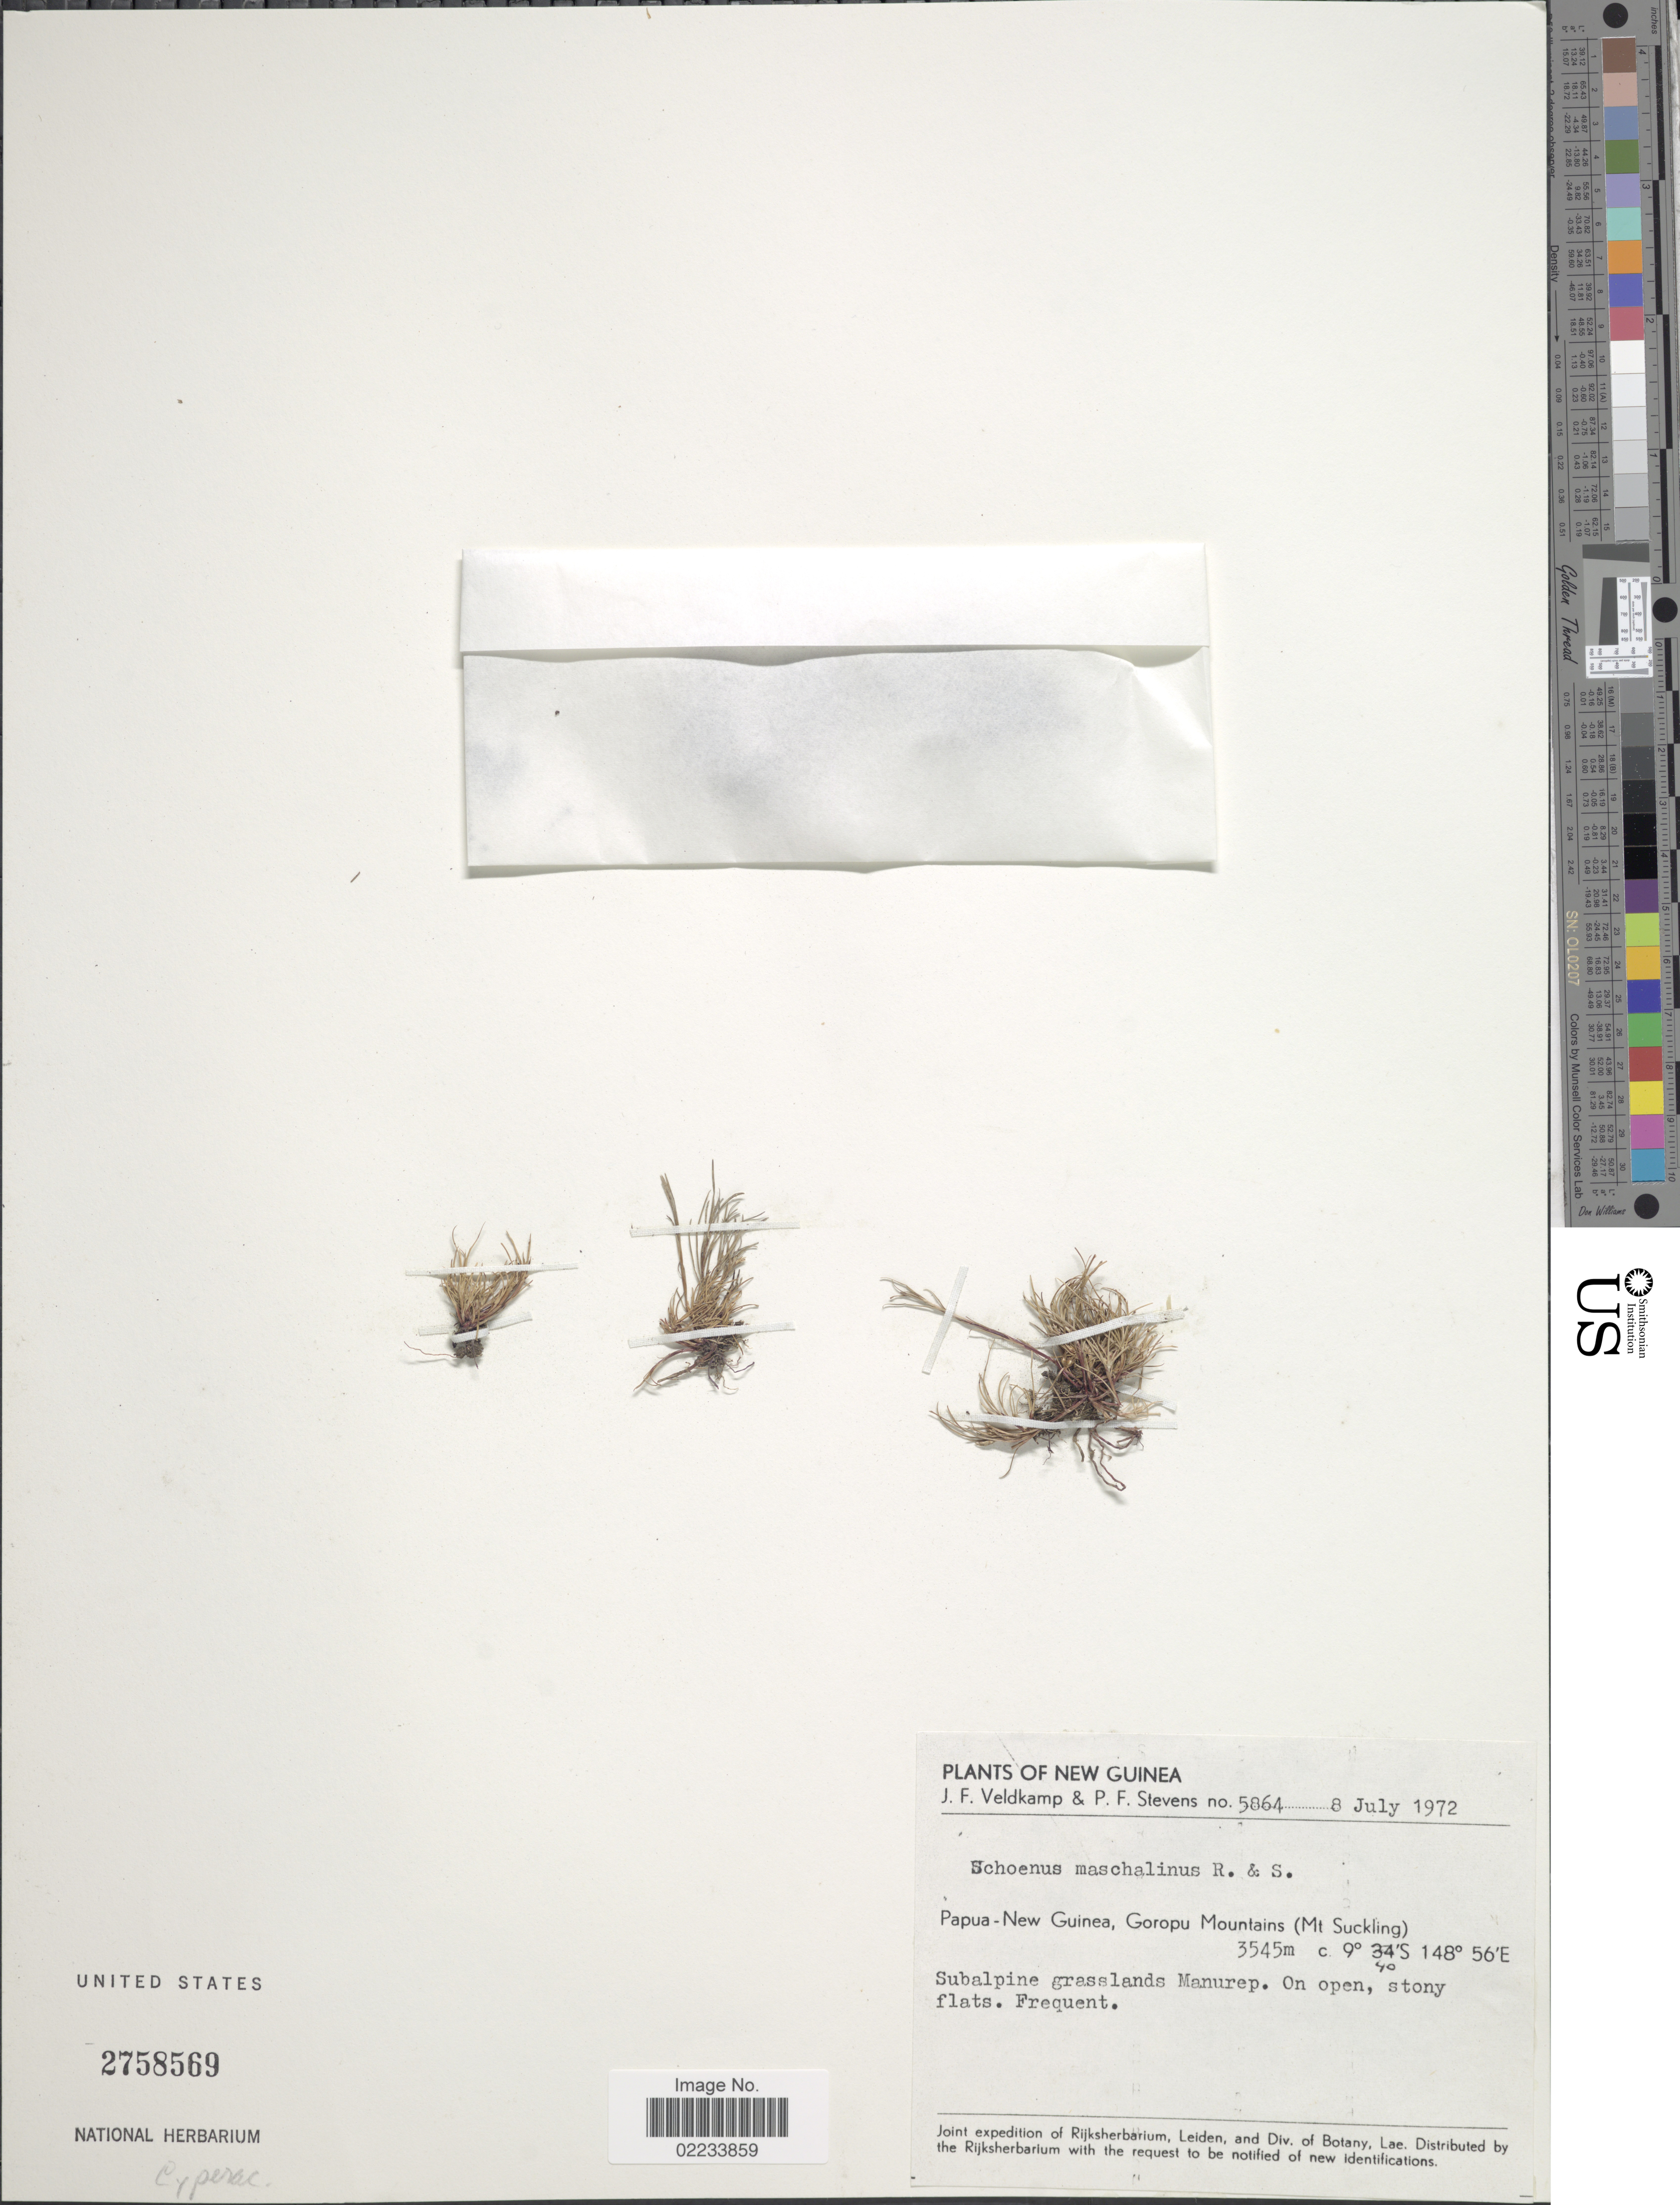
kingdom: Plantae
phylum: Tracheophyta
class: Liliopsida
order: Poales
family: Cyperaceae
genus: Schoenus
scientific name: Schoenus maschalinus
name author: Roem. & Schult.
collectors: J. F. Veldkamp & P. F. Stevens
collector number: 5864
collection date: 1972-07-08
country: Papua New Guinea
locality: New Guinea, Goropu Mountains (Mt Suckling) Subalpine grasslands Manurep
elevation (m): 3545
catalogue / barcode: US 2758569